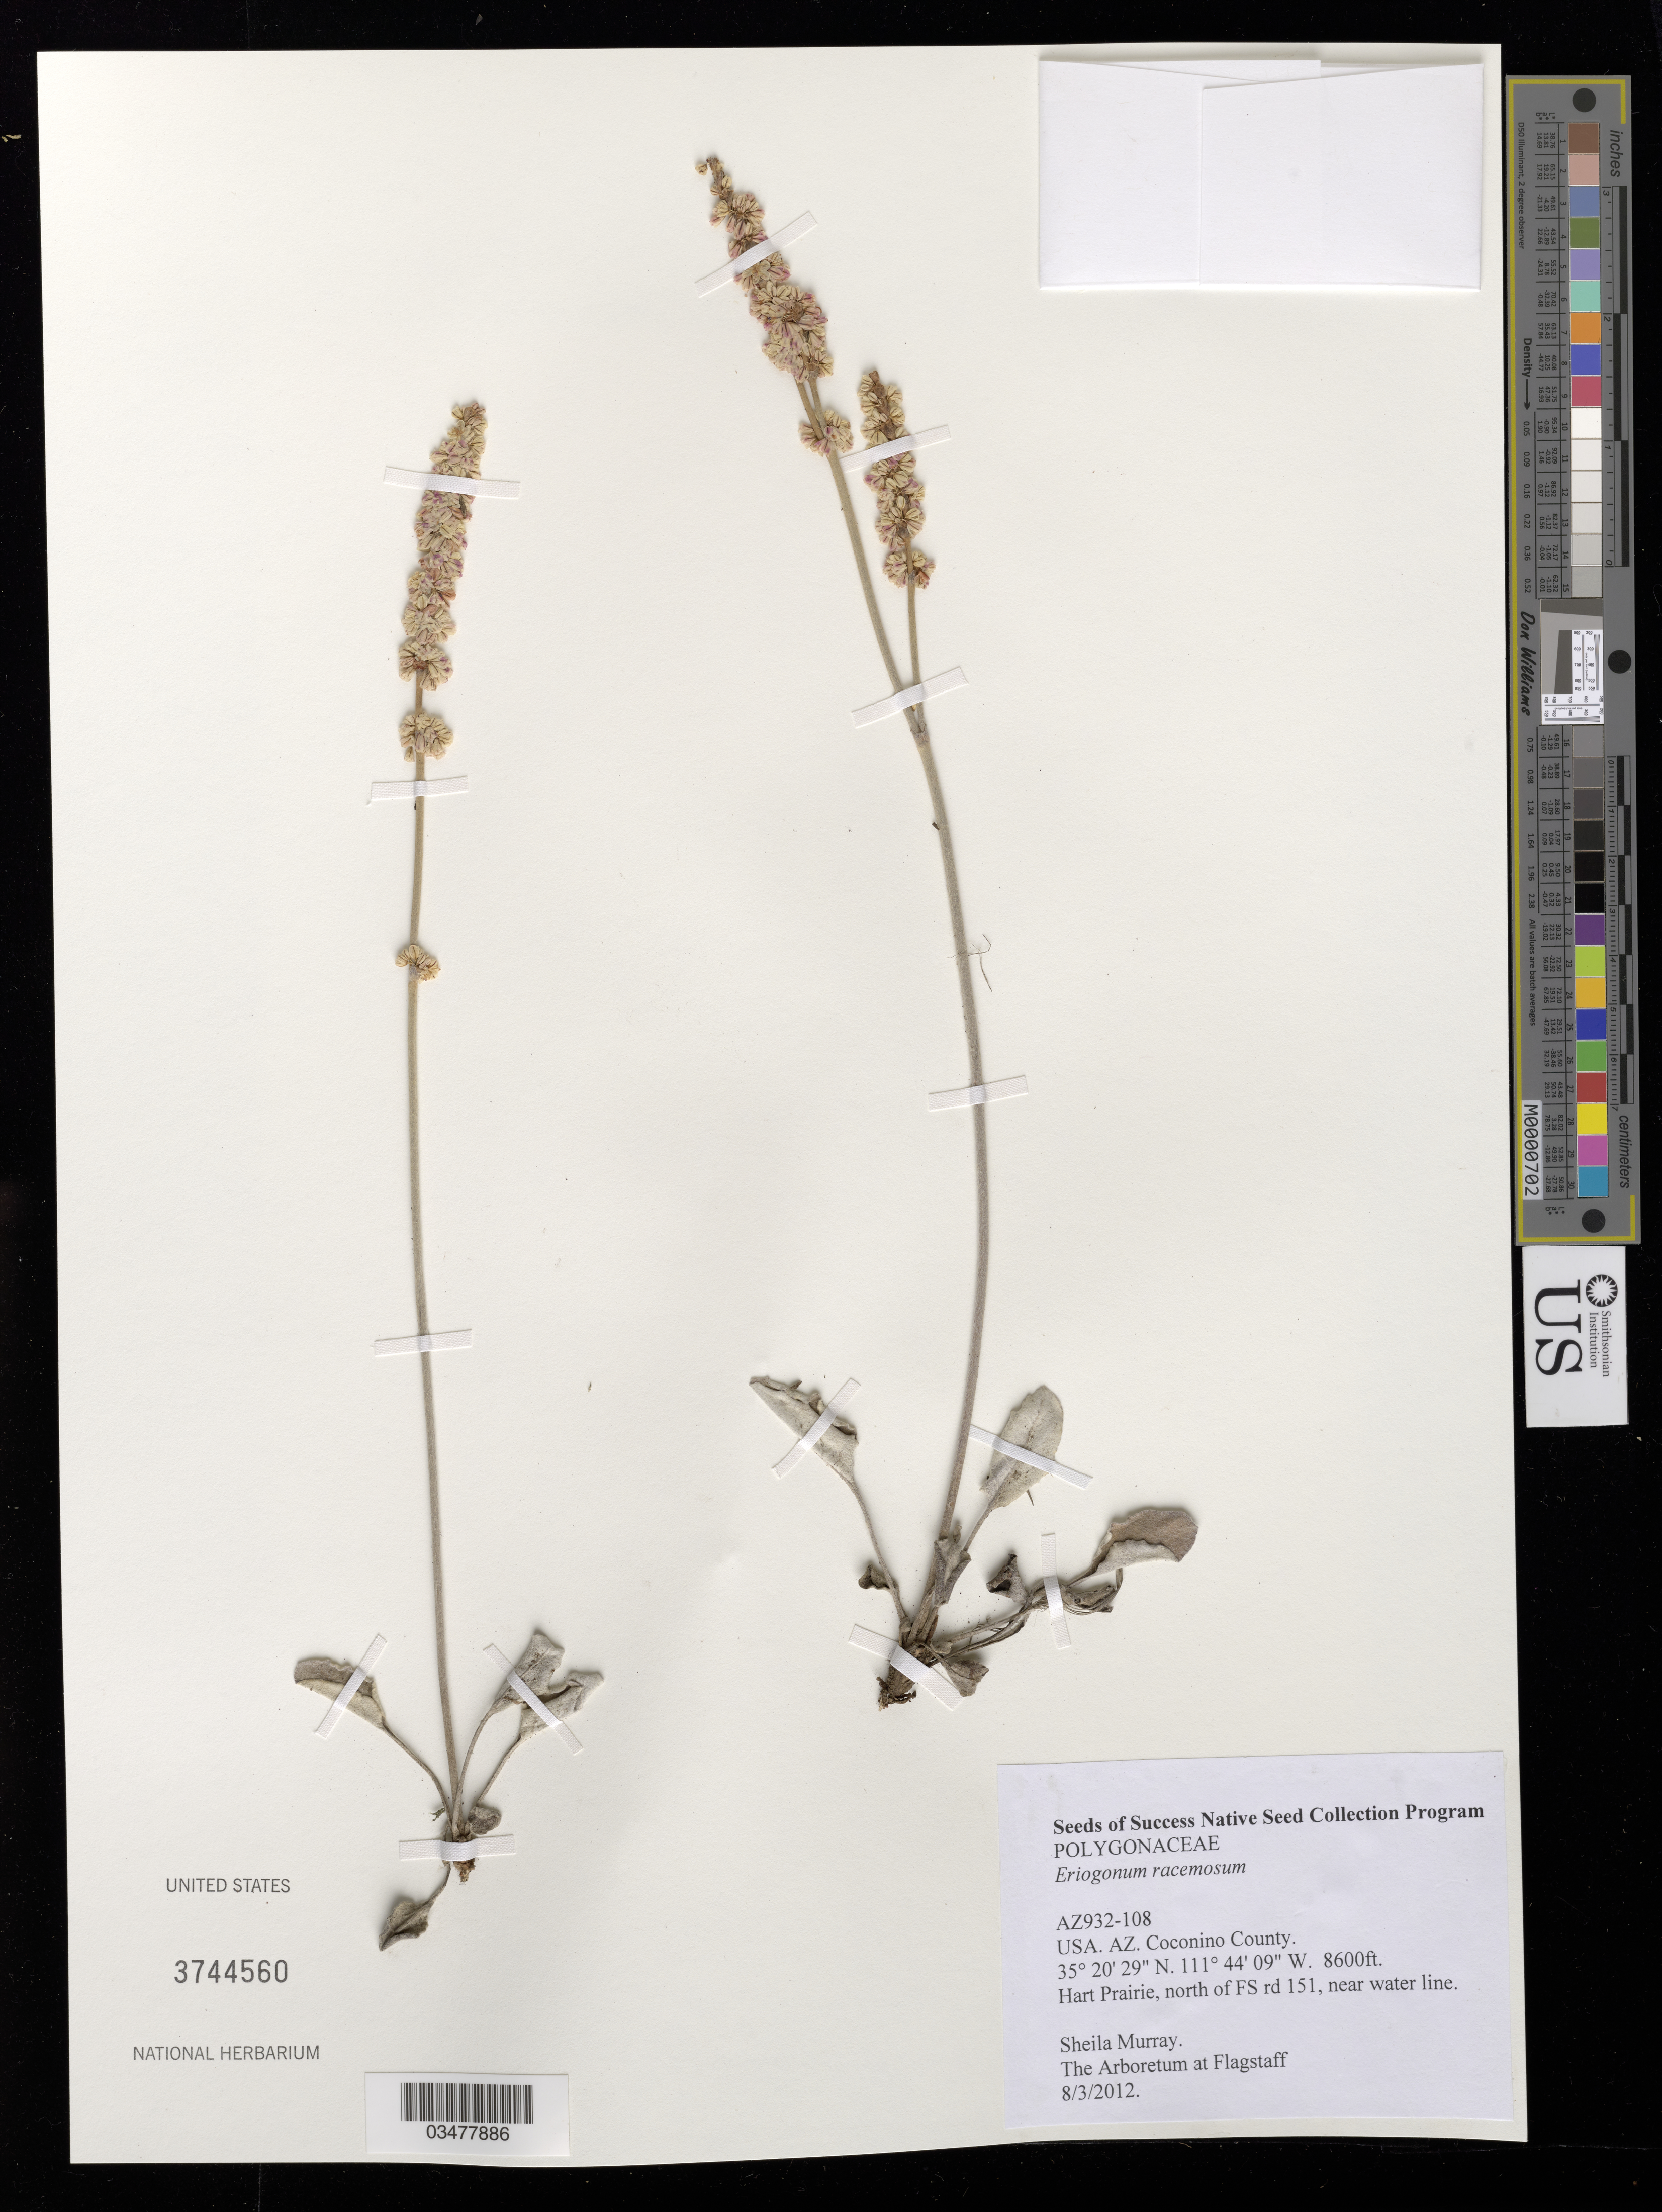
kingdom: Plantae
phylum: Tracheophyta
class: Magnoliopsida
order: Caryophyllales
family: Polygonaceae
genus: Eriogonum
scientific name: Eriogonum racemosum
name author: Nutt.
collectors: S. Murray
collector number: AZ932-108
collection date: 2012-08-03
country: United States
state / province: Arizona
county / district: Coconino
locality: Hart Prairie, N of FS rd 151, near water line.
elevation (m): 2621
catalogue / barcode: US 3744560